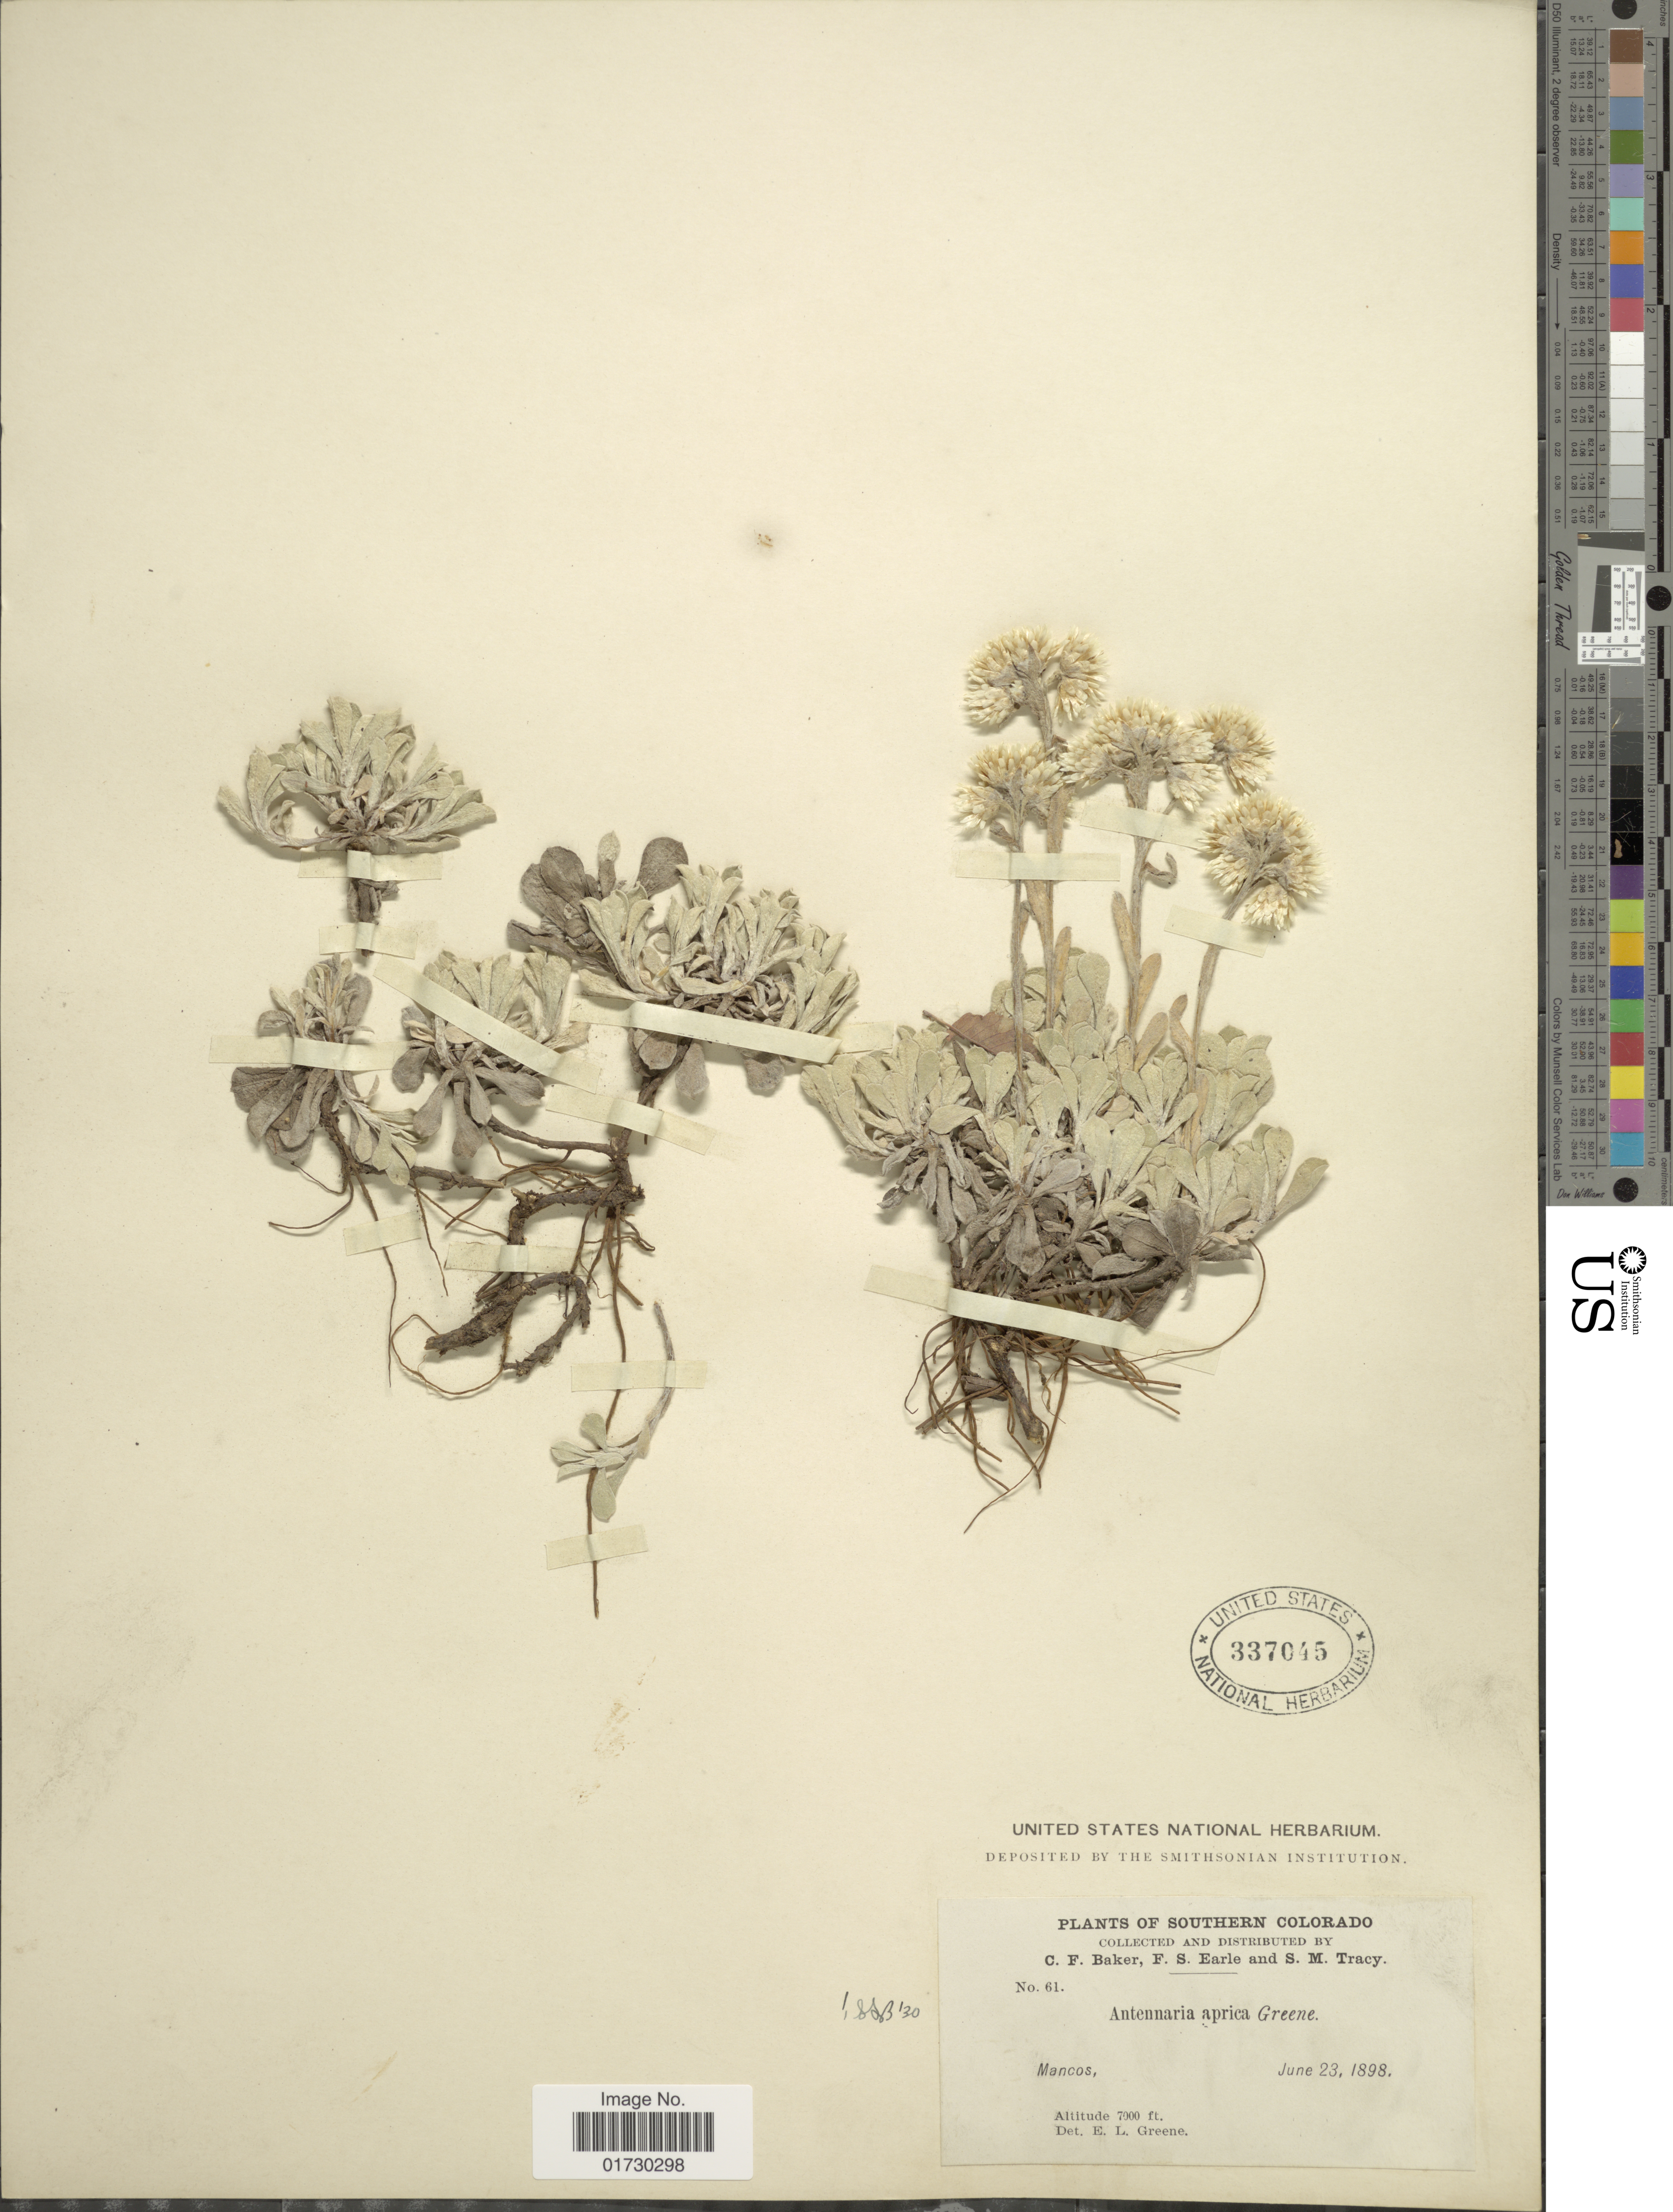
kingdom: Plantae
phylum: Tracheophyta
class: Magnoliopsida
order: Asterales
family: Asteraceae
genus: Antennaria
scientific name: Antennaria aprica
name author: Greene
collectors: C. F. Baker, F. S. Earle & S. M. Tracy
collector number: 61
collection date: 1898-06-23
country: United States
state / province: Colorado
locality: Southern Colorado, Mancos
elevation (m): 2134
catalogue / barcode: US 337045